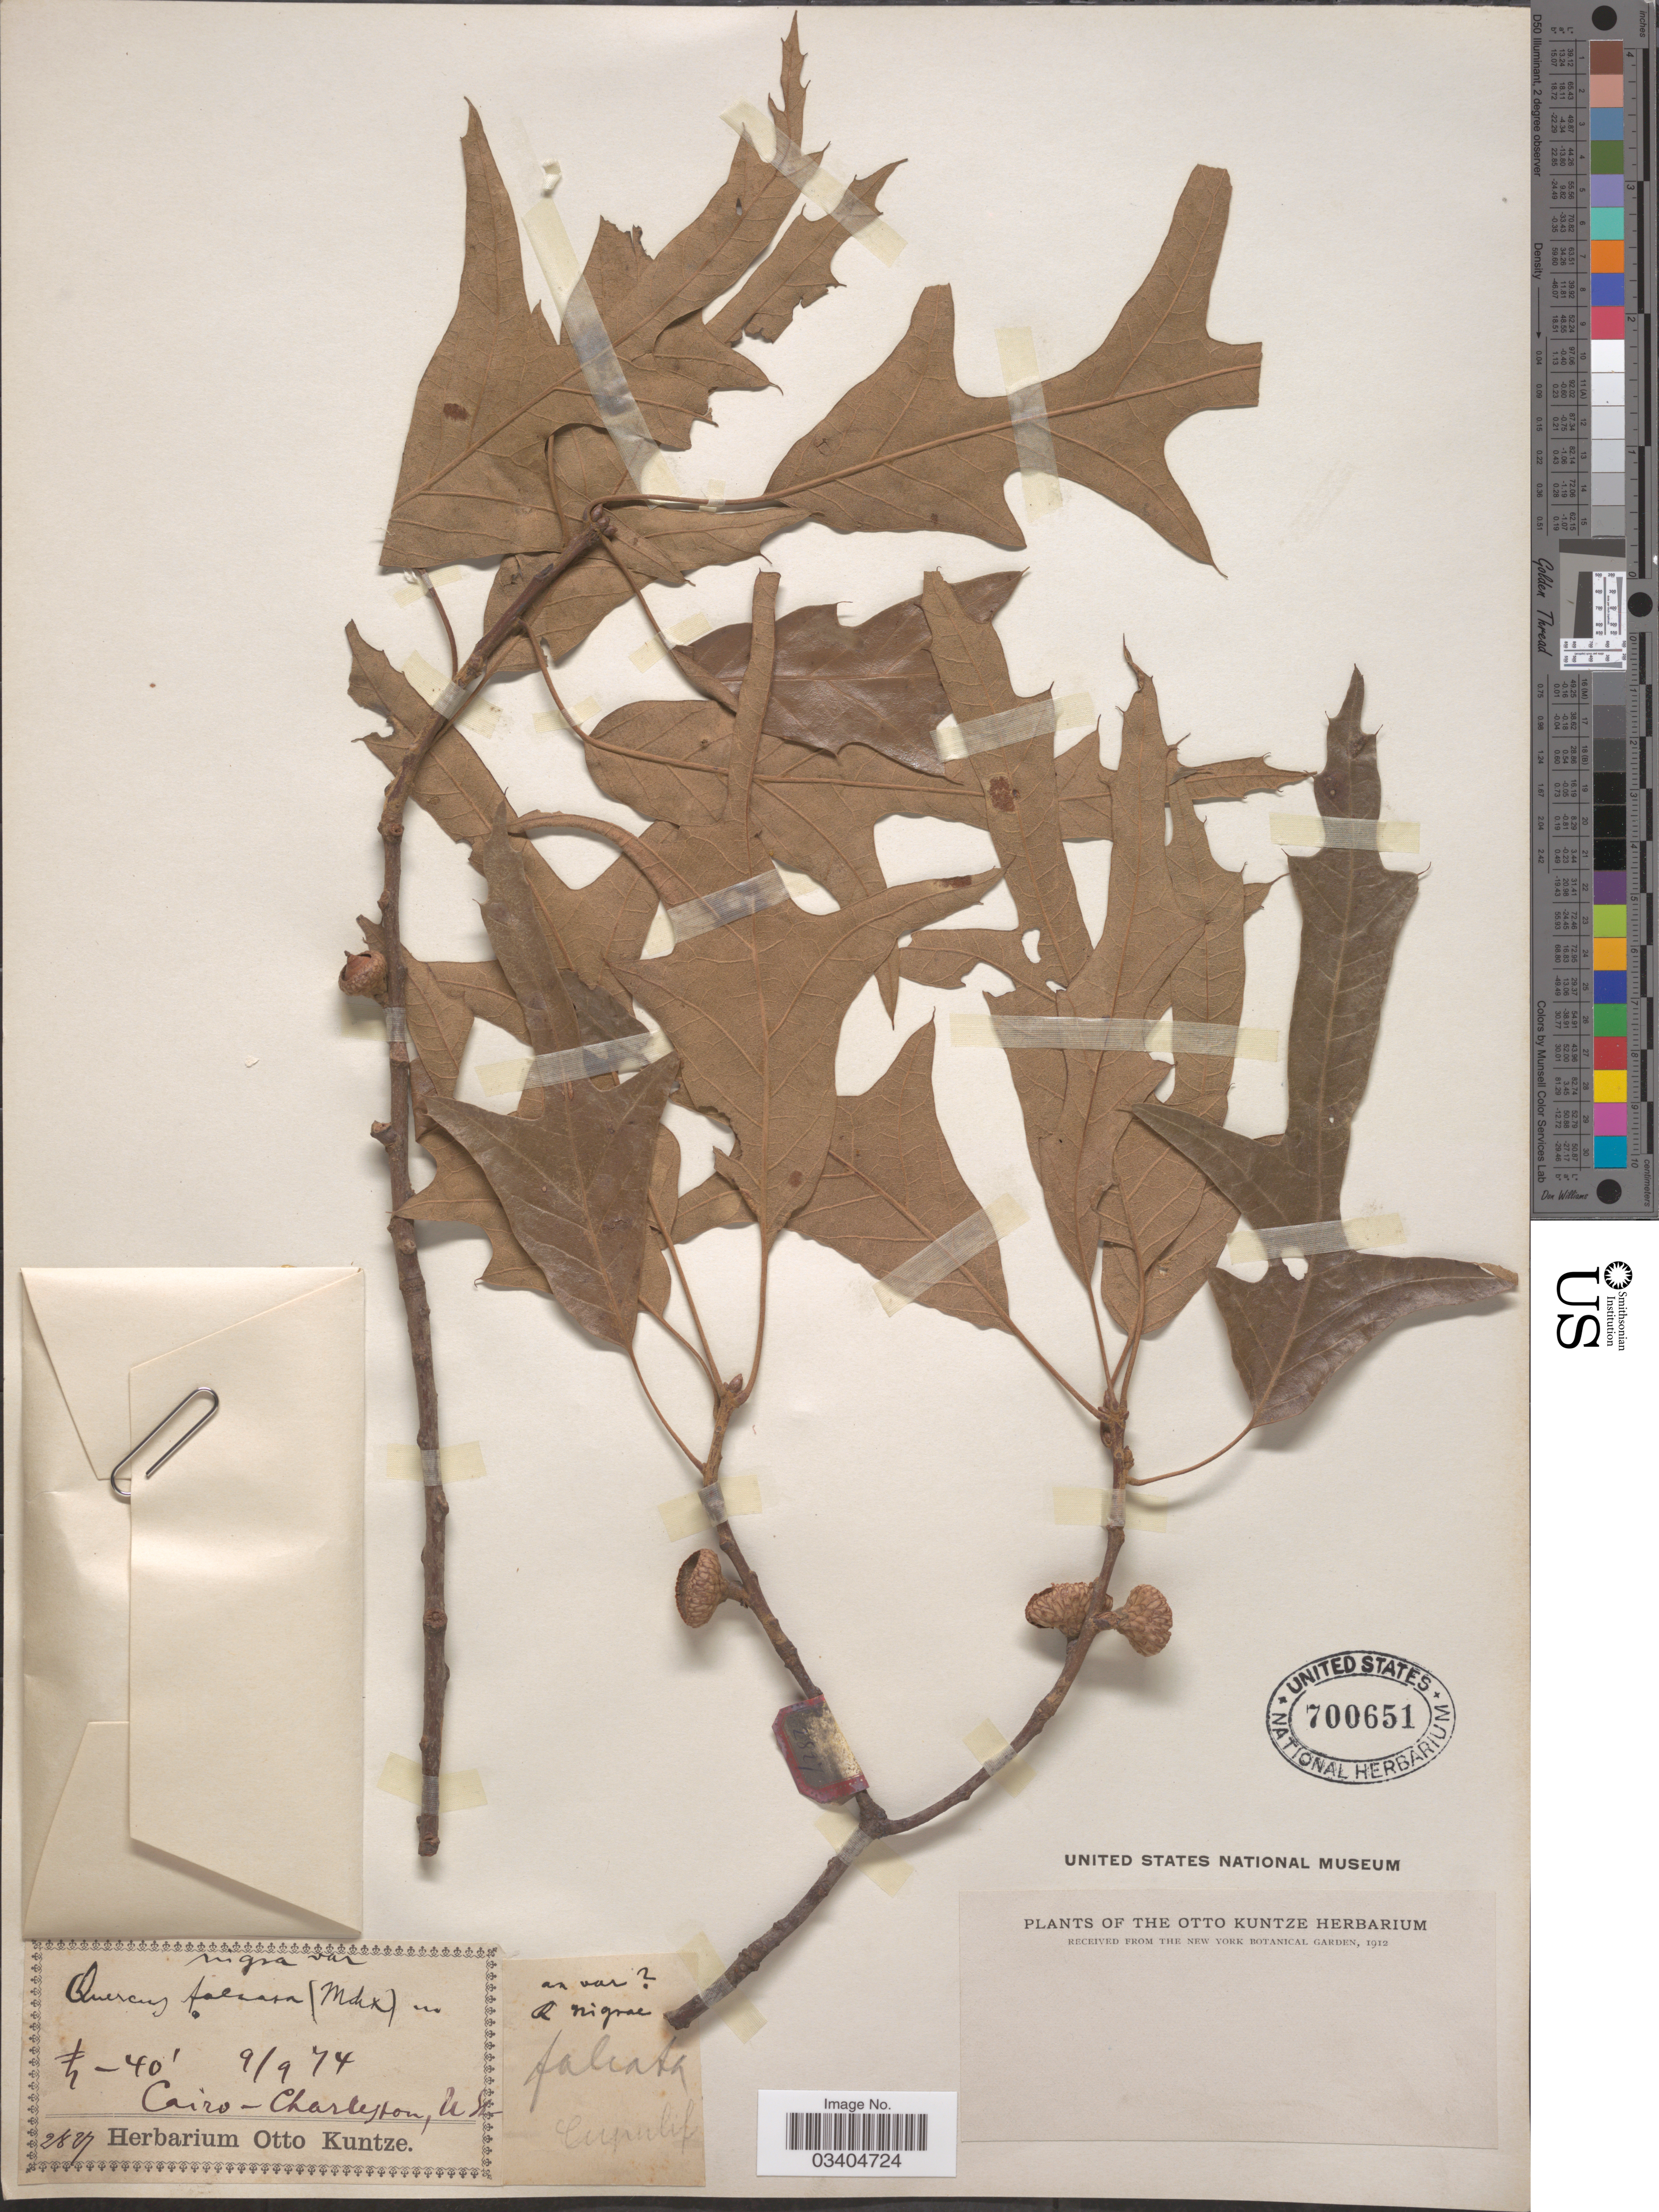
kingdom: Plantae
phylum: Tracheophyta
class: Magnoliopsida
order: Fagales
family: Fagaceae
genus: Quercus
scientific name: Quercus falcata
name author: Michx.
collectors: ex herb. Otto Kuntze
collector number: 2827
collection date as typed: Transcribed d/m/y: 9/9/74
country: United States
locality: Cairo - Charleston, U.S.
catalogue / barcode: US 700651